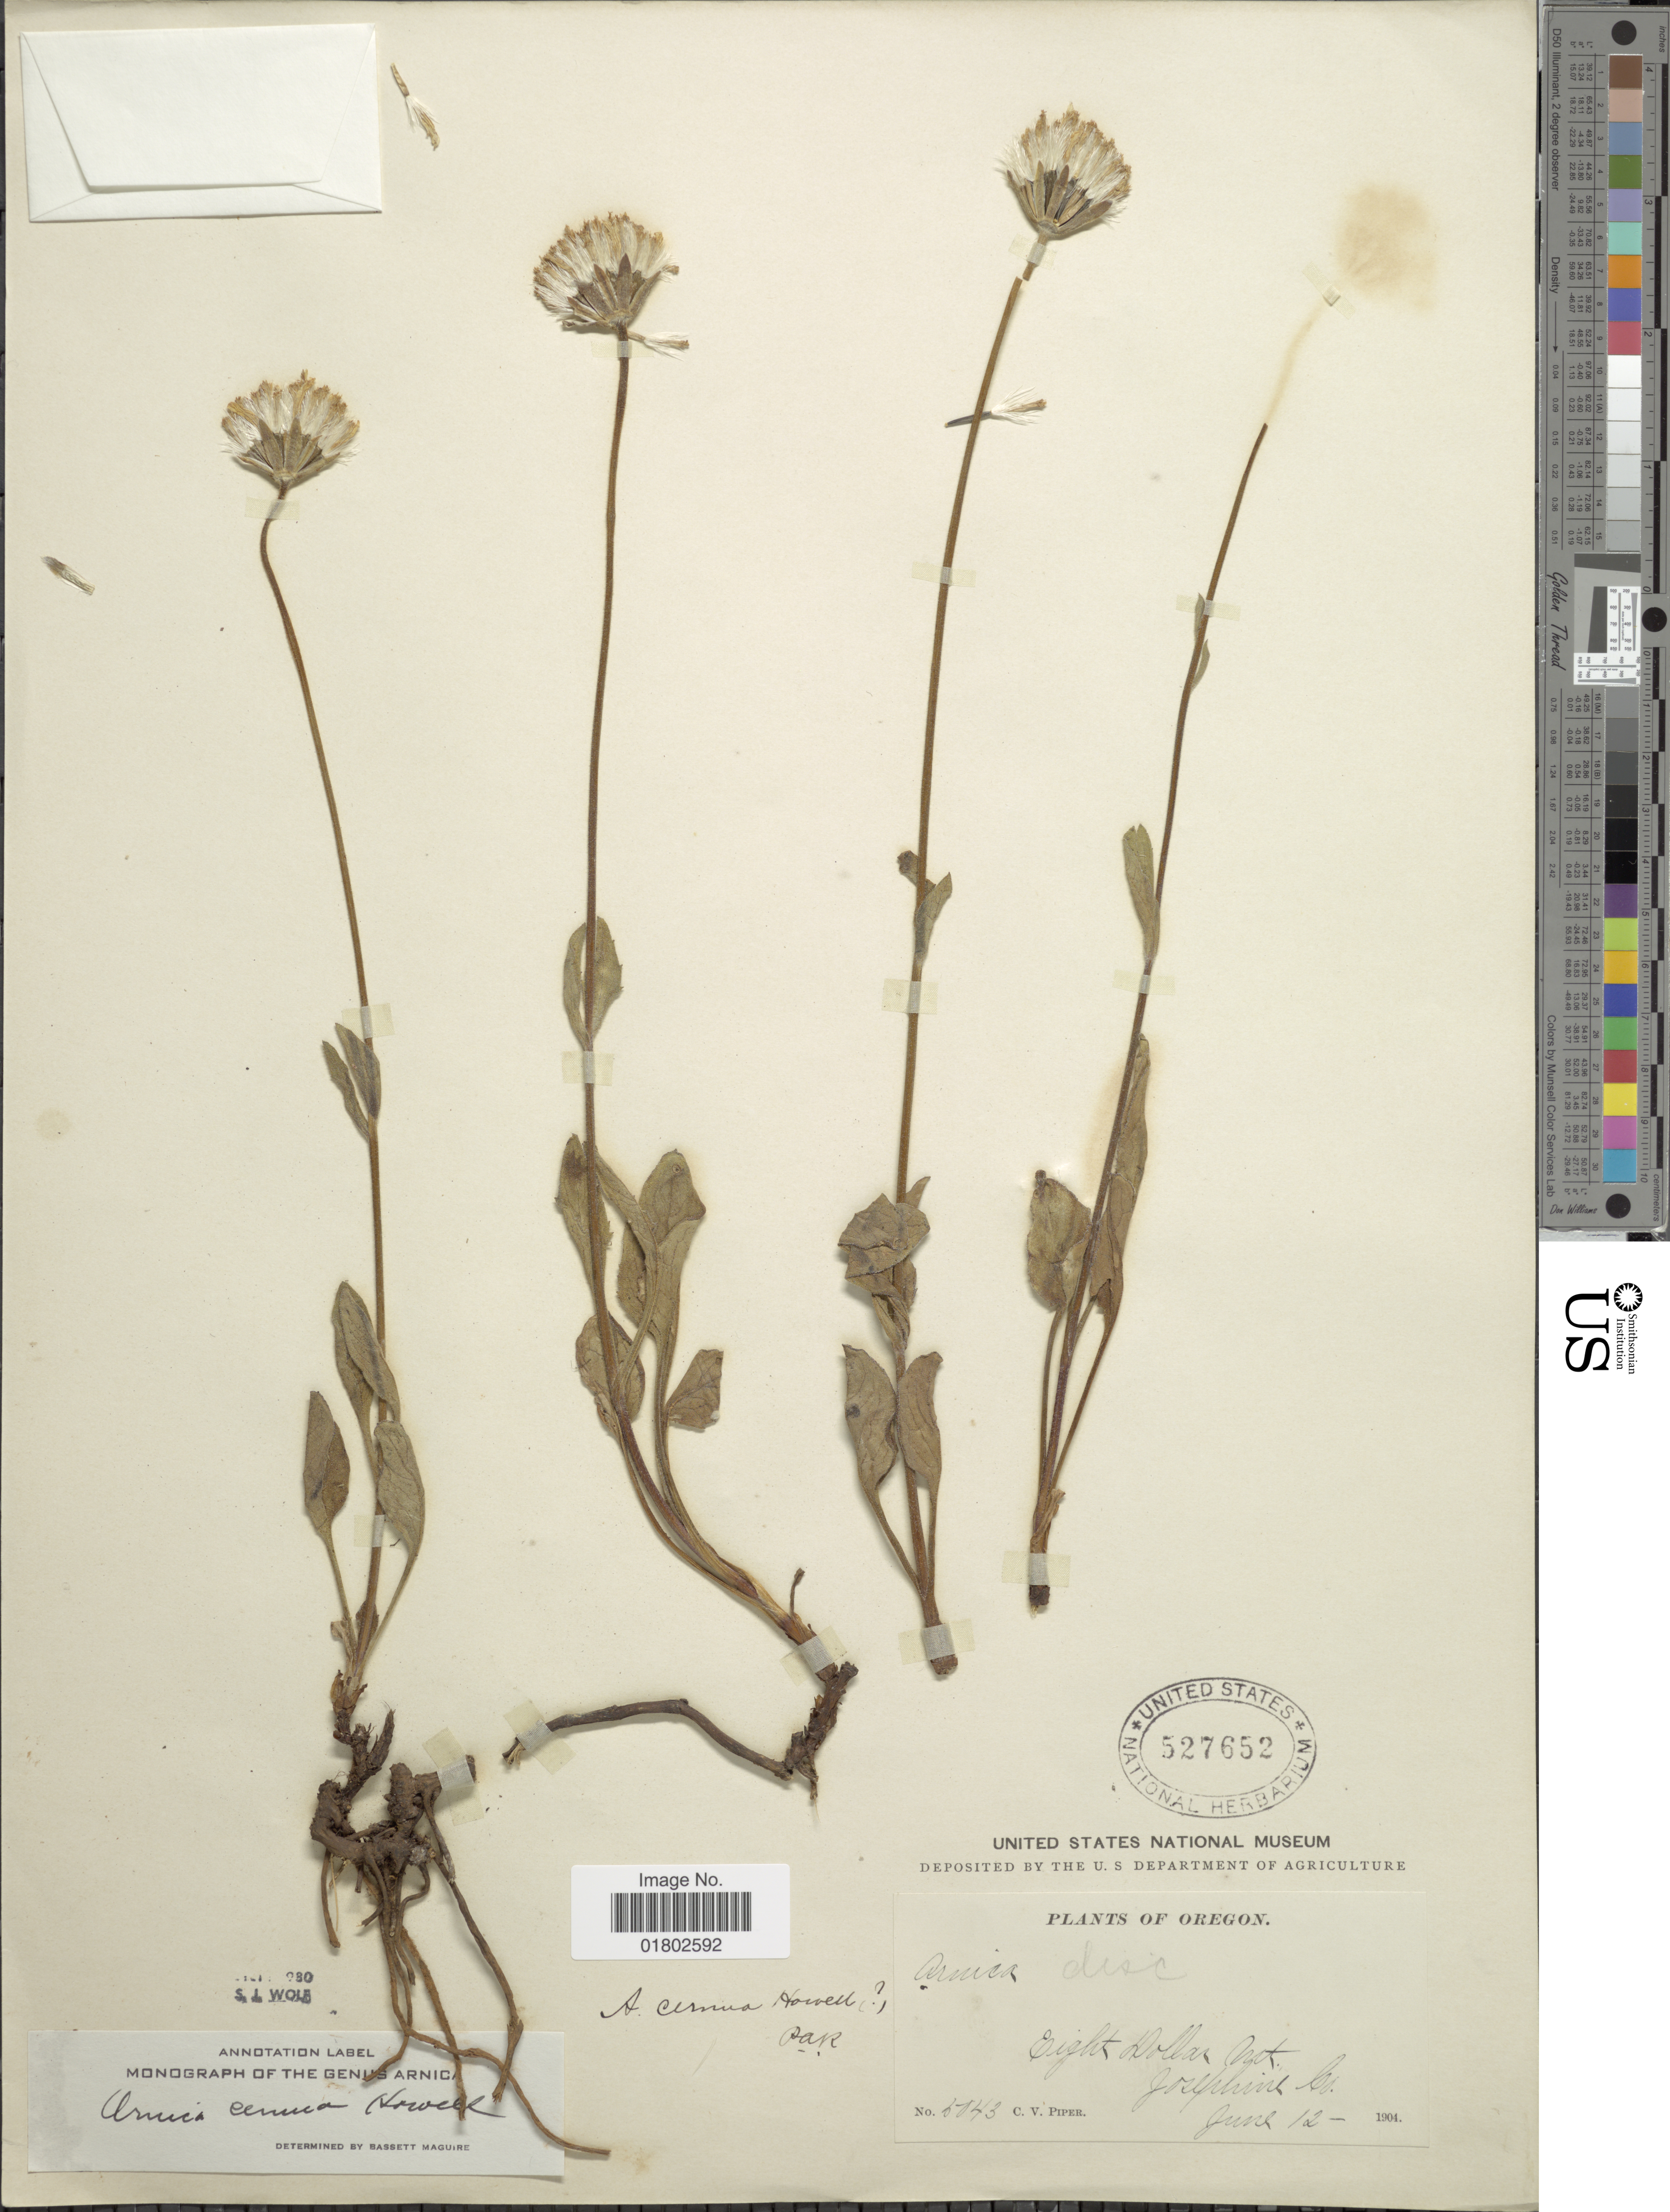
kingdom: Plantae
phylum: Tracheophyta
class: Magnoliopsida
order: Asterales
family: Asteraceae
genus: Arnica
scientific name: Arnica cernua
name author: Howell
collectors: C. V. Piper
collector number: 5043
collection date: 1904-06-12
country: United States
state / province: Oregon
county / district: Josephine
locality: Eight Dollar mt., Josephine Co.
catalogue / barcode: US 527652